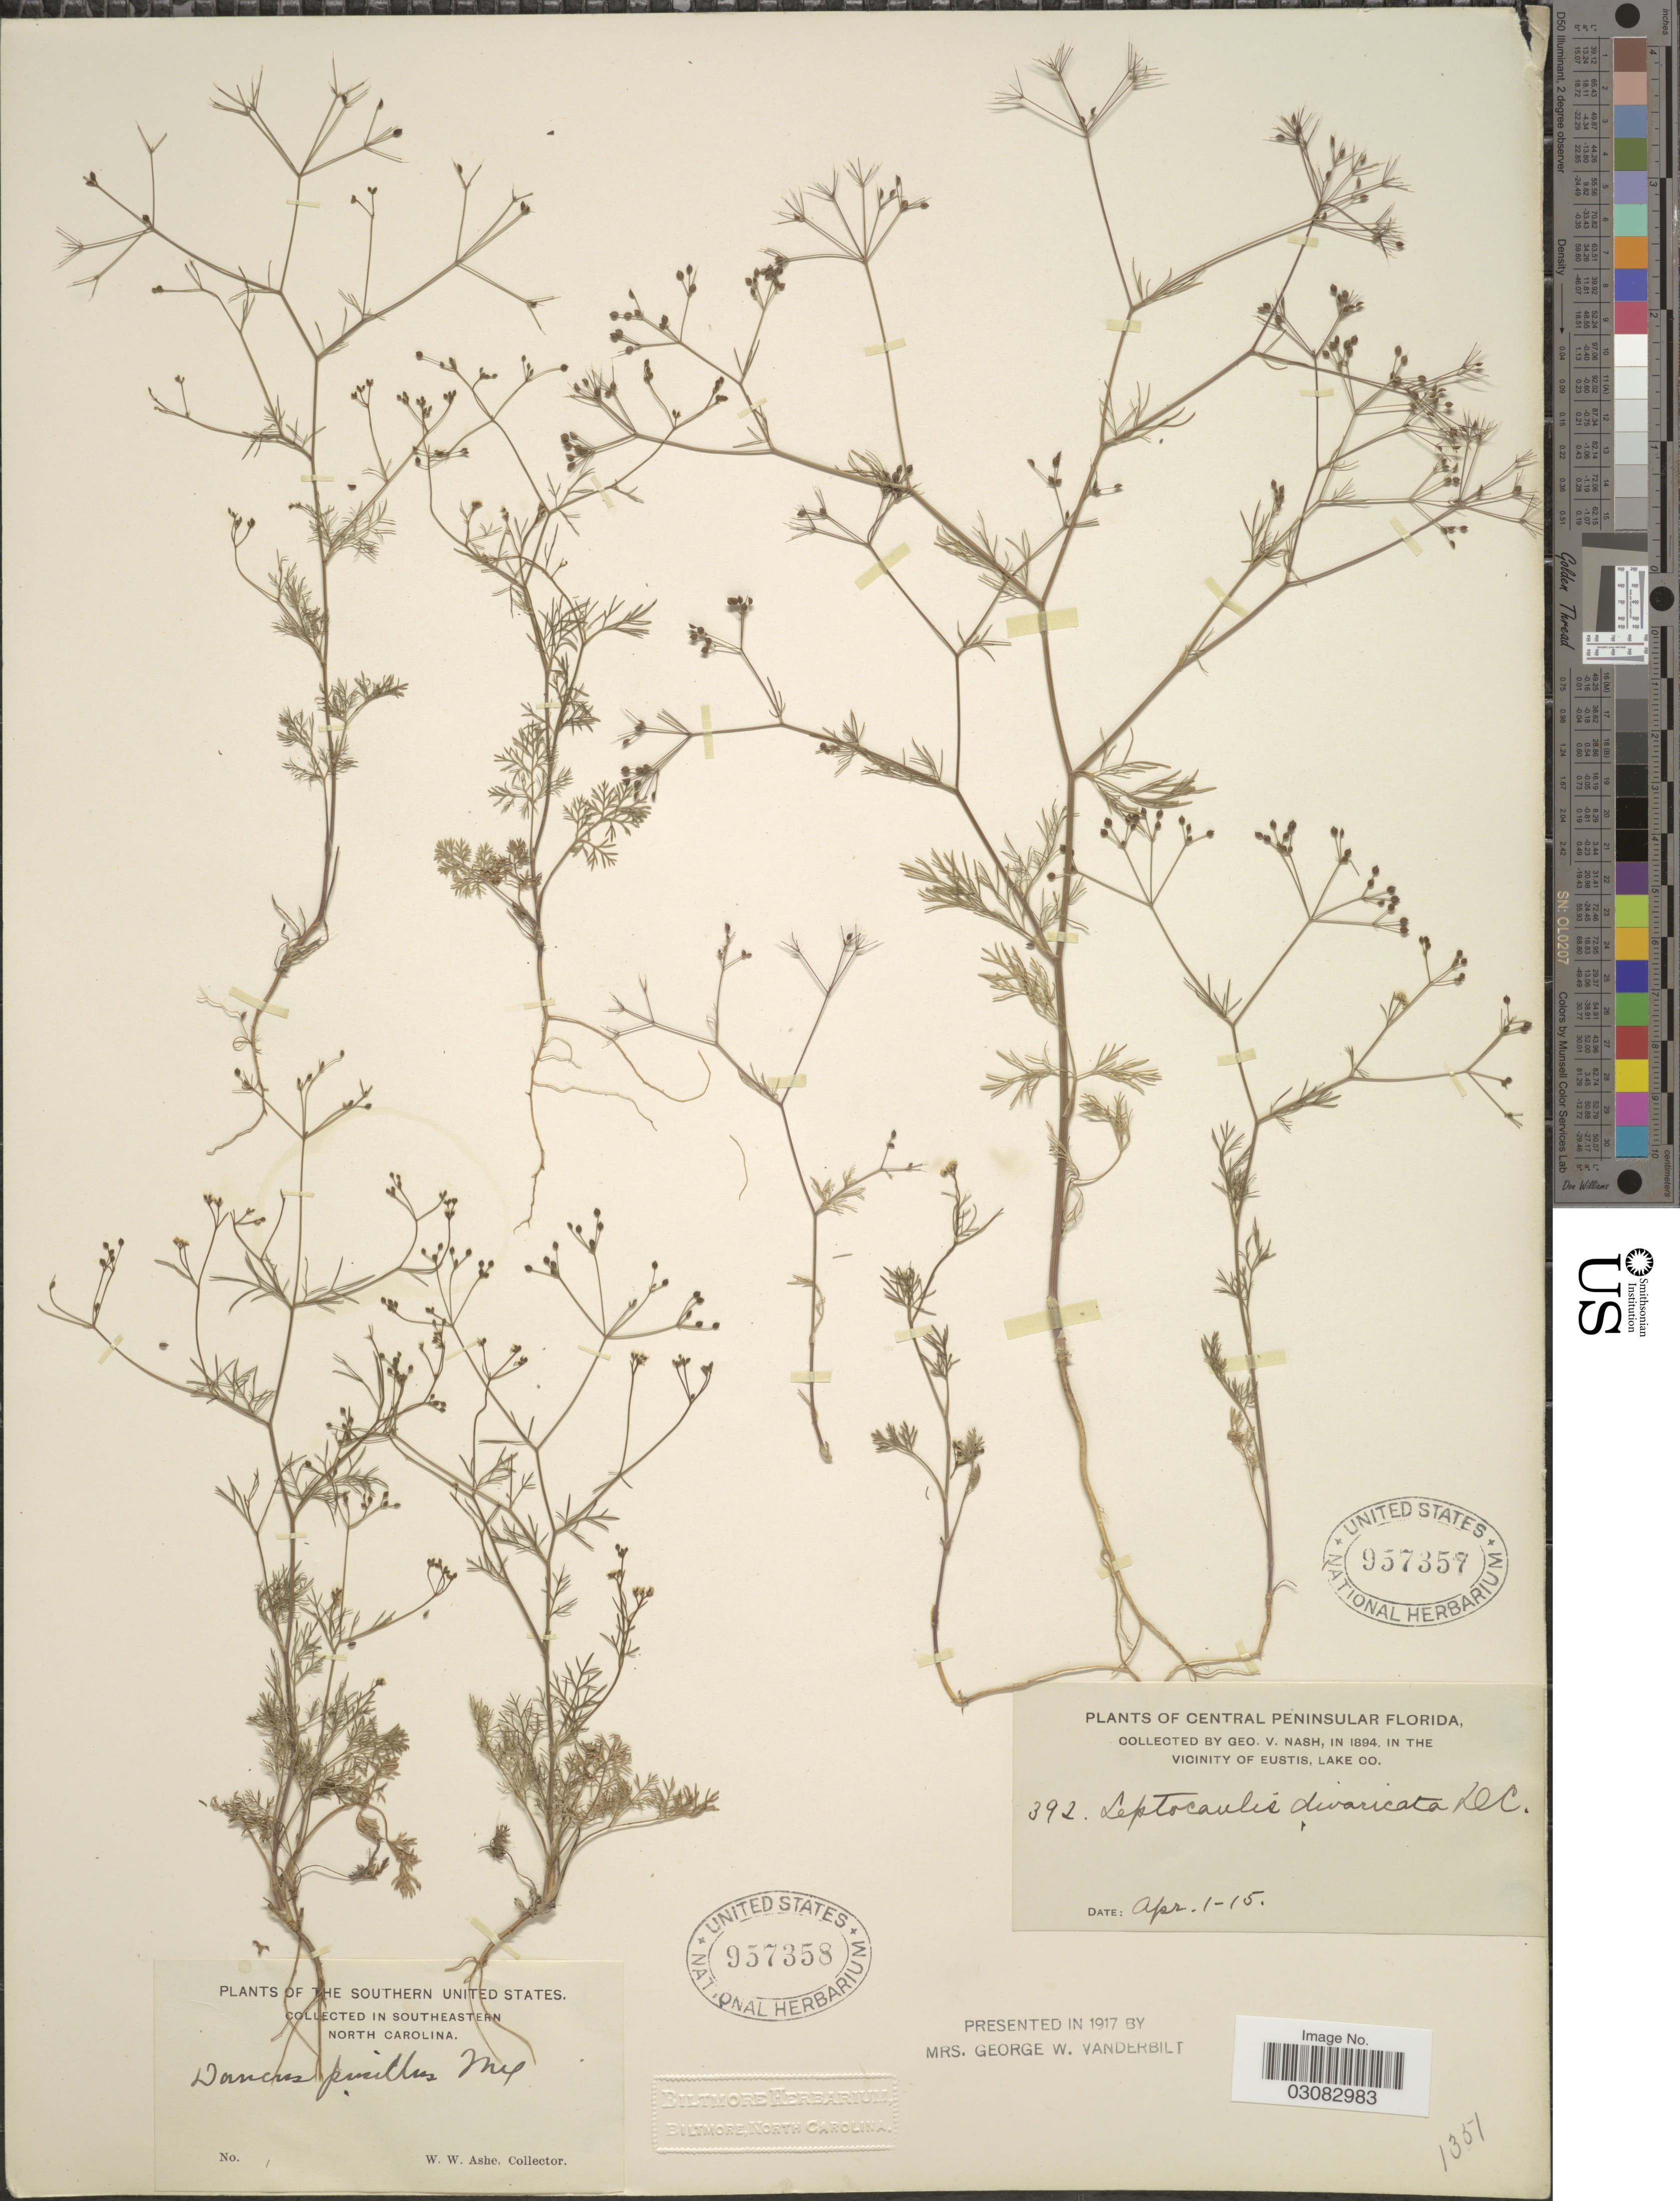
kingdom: Plantae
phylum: Tracheophyta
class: Magnoliopsida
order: Apiales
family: Apiaceae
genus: Spermolepis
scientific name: Spermolepis divaricata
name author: (Walter) Raf.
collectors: G. V. Nash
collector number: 392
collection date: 1894-04-01/1894-04-15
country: United States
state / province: Florida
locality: Central Peninsular Florida, Vicinity of Eustis, Lake Co.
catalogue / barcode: US 957357-2